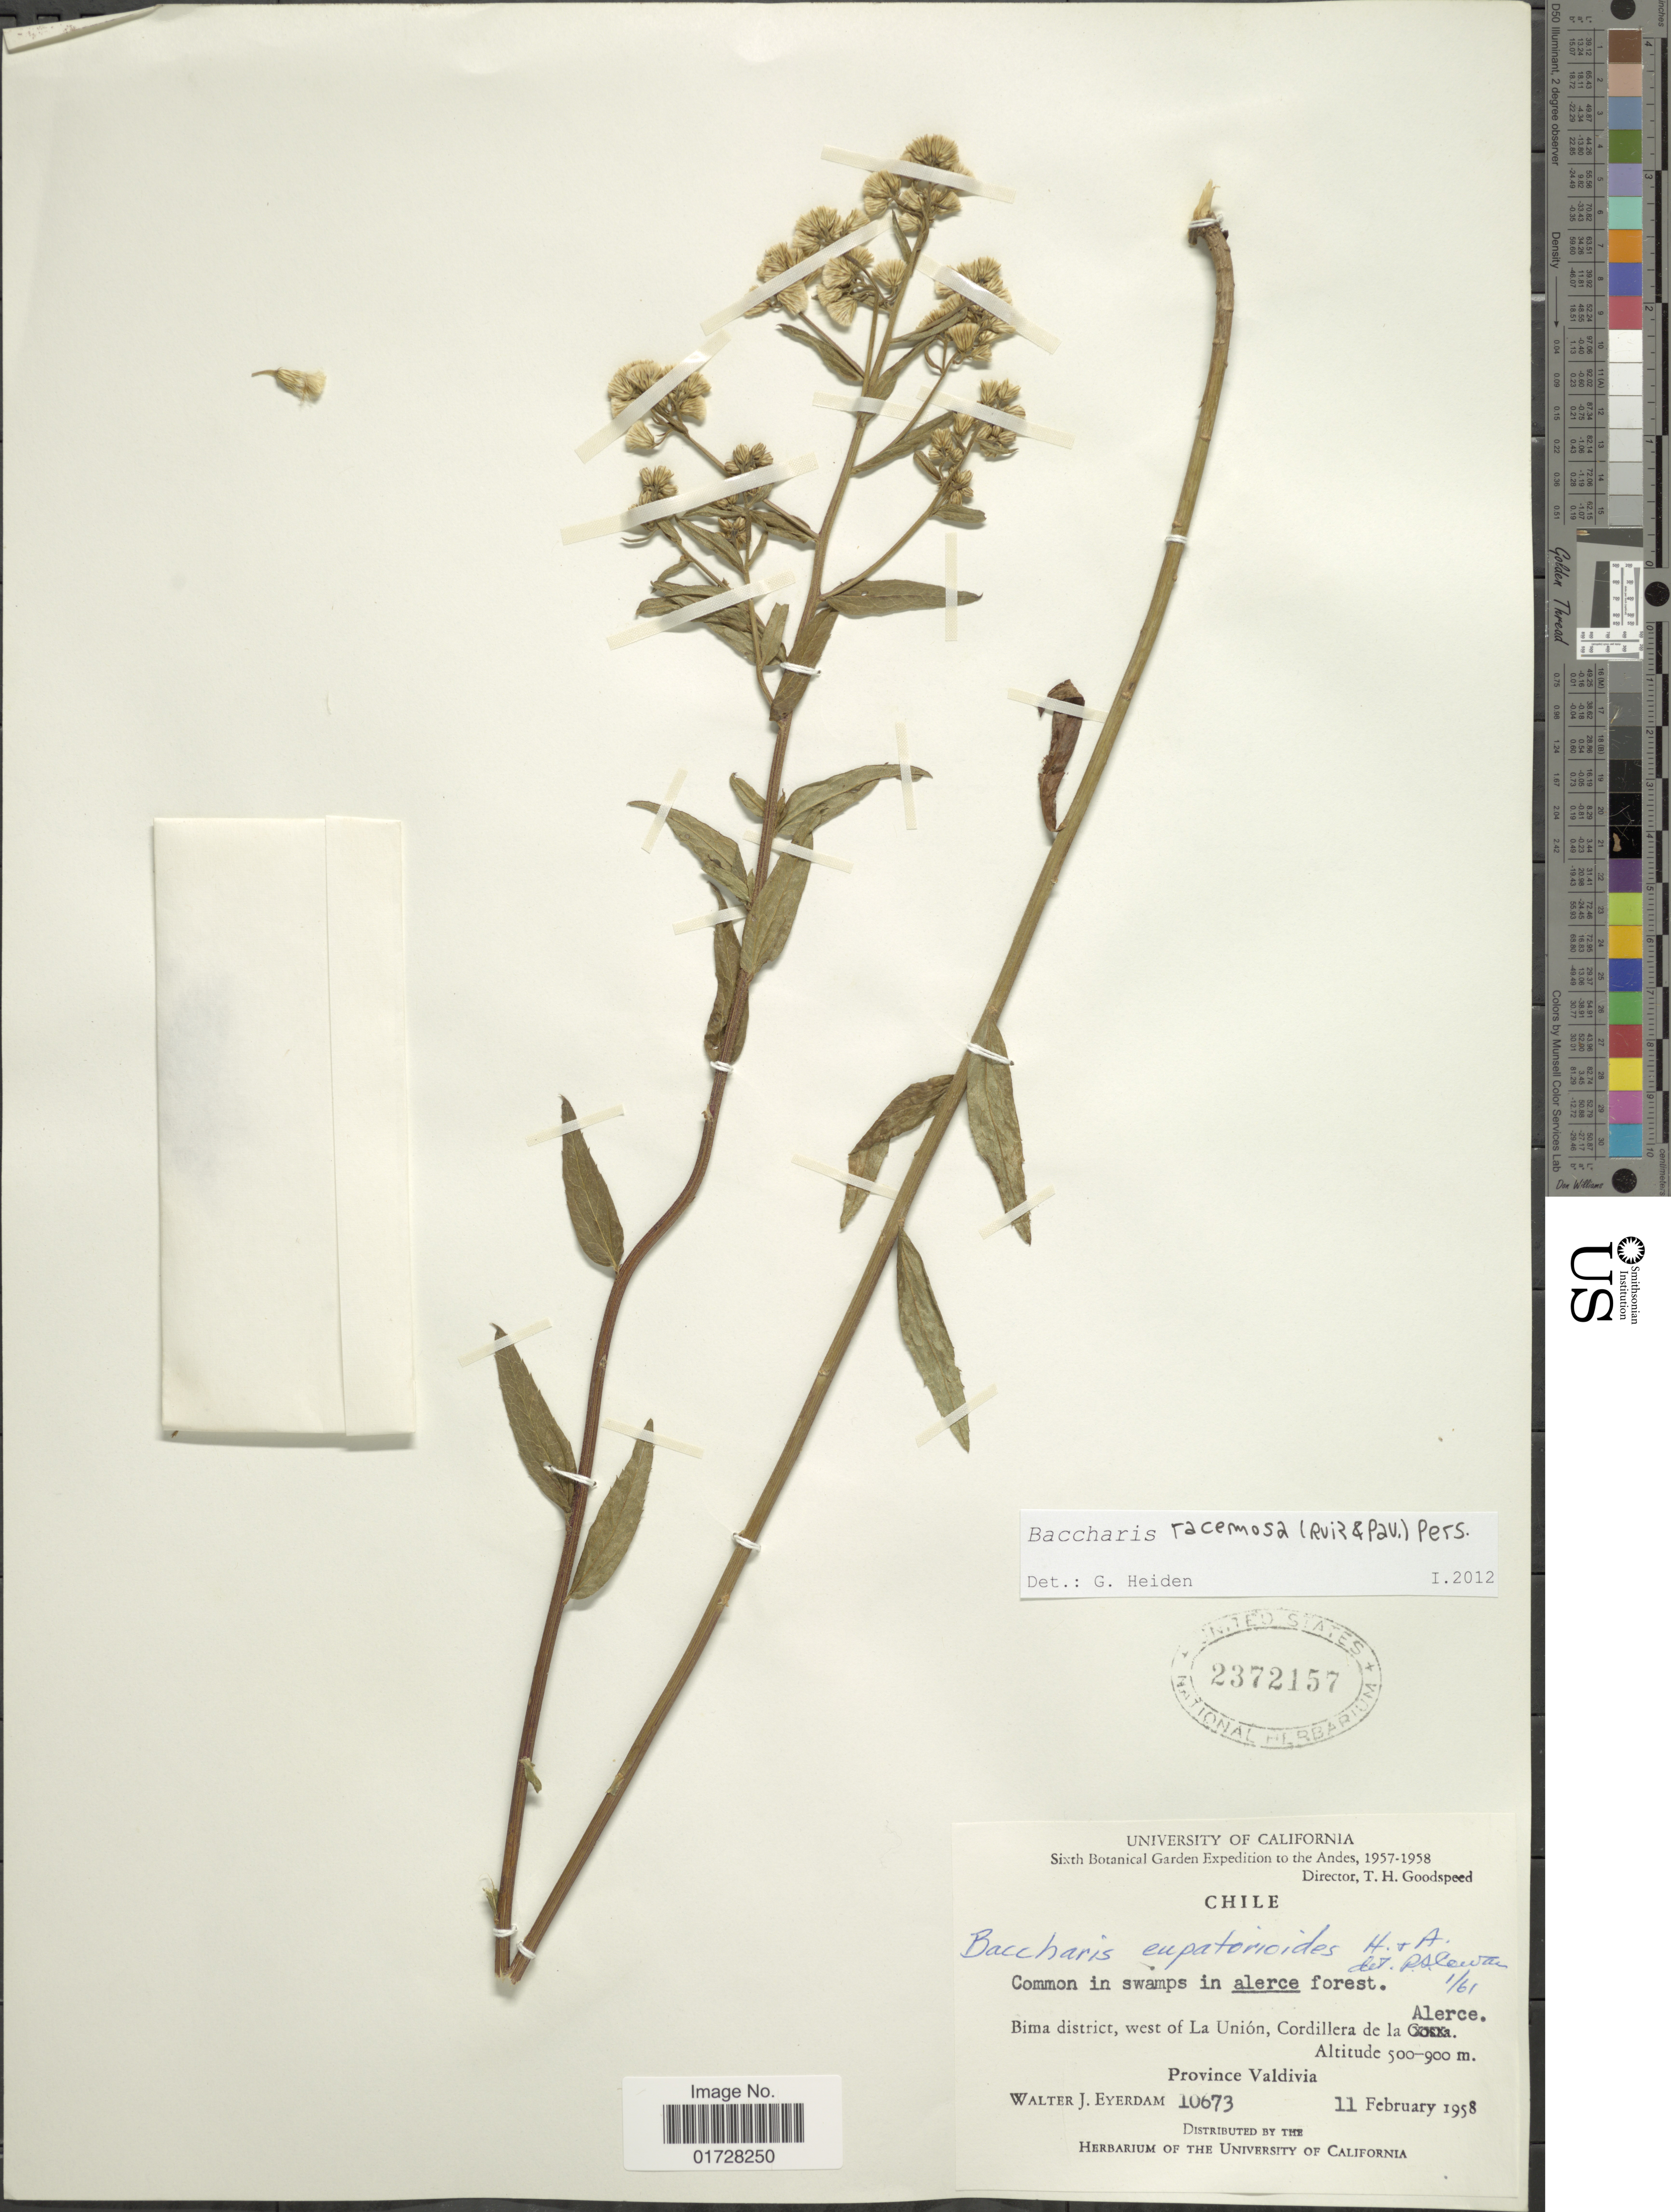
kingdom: Plantae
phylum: Tracheophyta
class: Magnoliopsida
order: Asterales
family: Asteraceae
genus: Baccharis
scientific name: Baccharis racemosa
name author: (Ruiz & Pav.) DC.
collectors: W. J. Eyerdam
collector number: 10673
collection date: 1958-02-11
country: Chile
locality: Bima district, west of La Union, Cordillera de la Alerce, province Valdivia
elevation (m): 500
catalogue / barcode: US 2372157